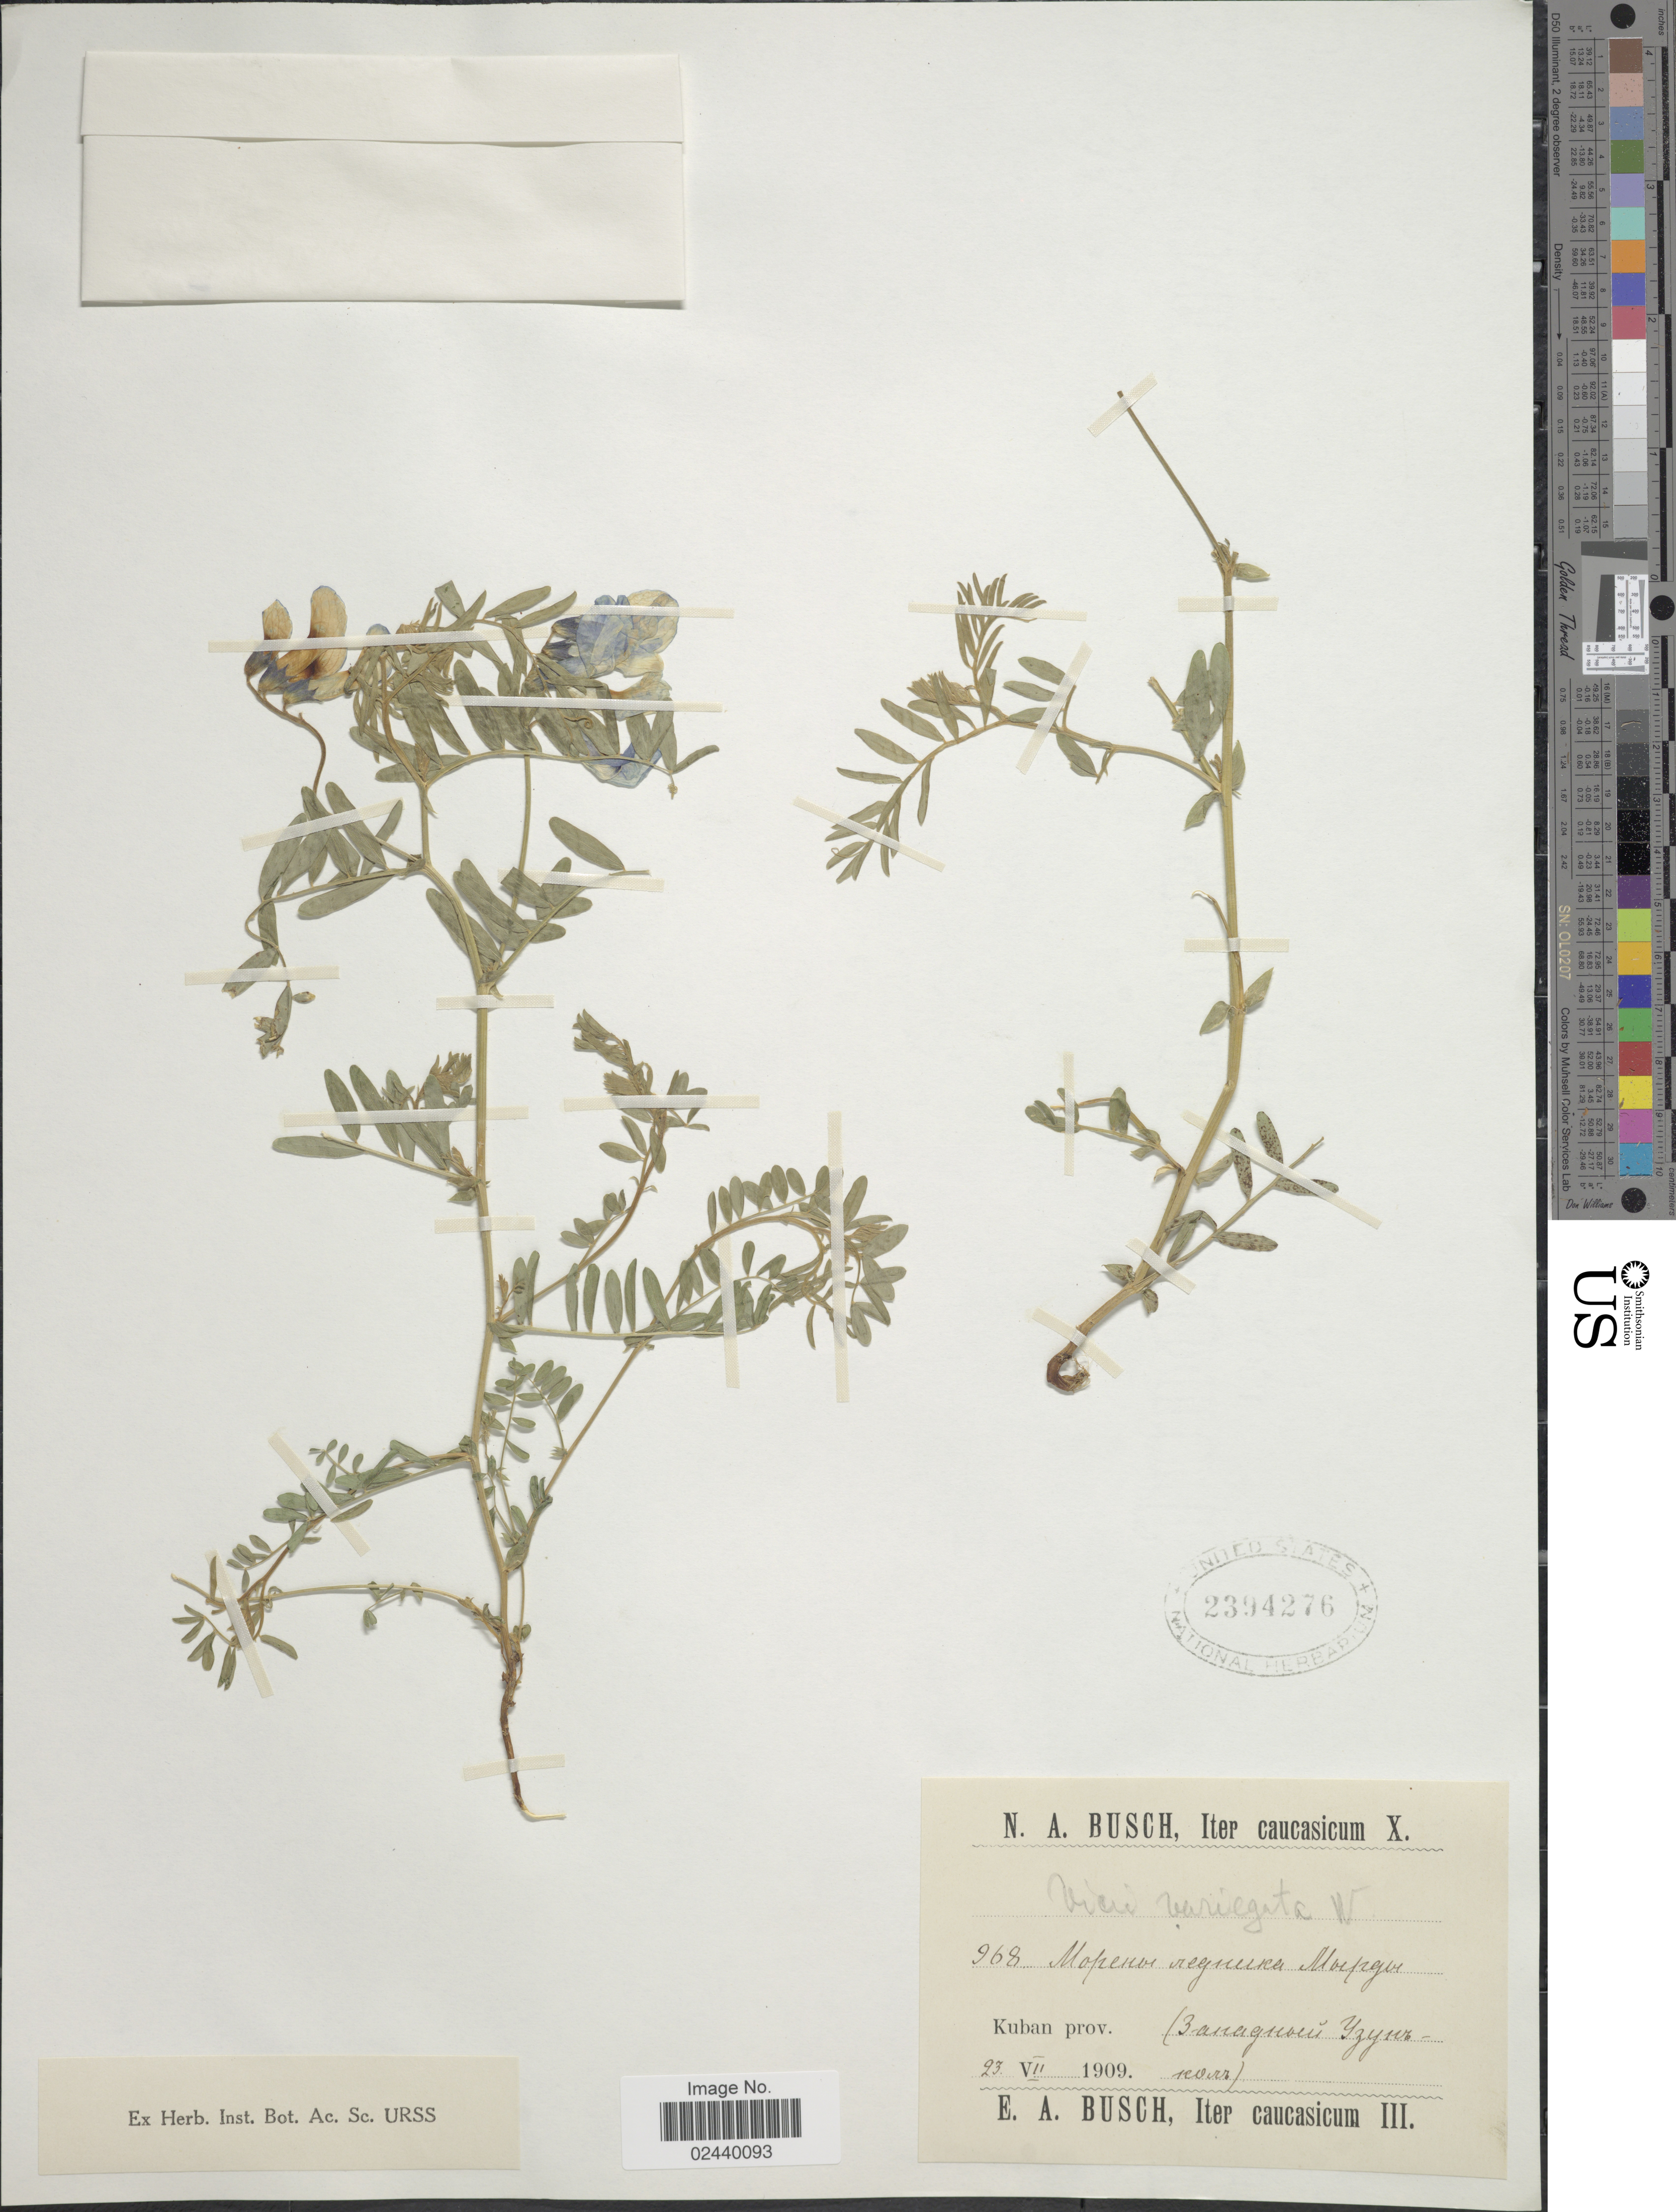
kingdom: Plantae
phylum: Tracheophyta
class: Magnoliopsida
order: Fabales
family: Fabaceae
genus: Vicia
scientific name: Vicia variegata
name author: Willd.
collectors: E. A. Busch & N. A. Busch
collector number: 968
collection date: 1909-07-23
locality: Iter caucasicum, Kuban prov. Banag[illegible text] Yzyser- [illegible text]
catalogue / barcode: US 2394276